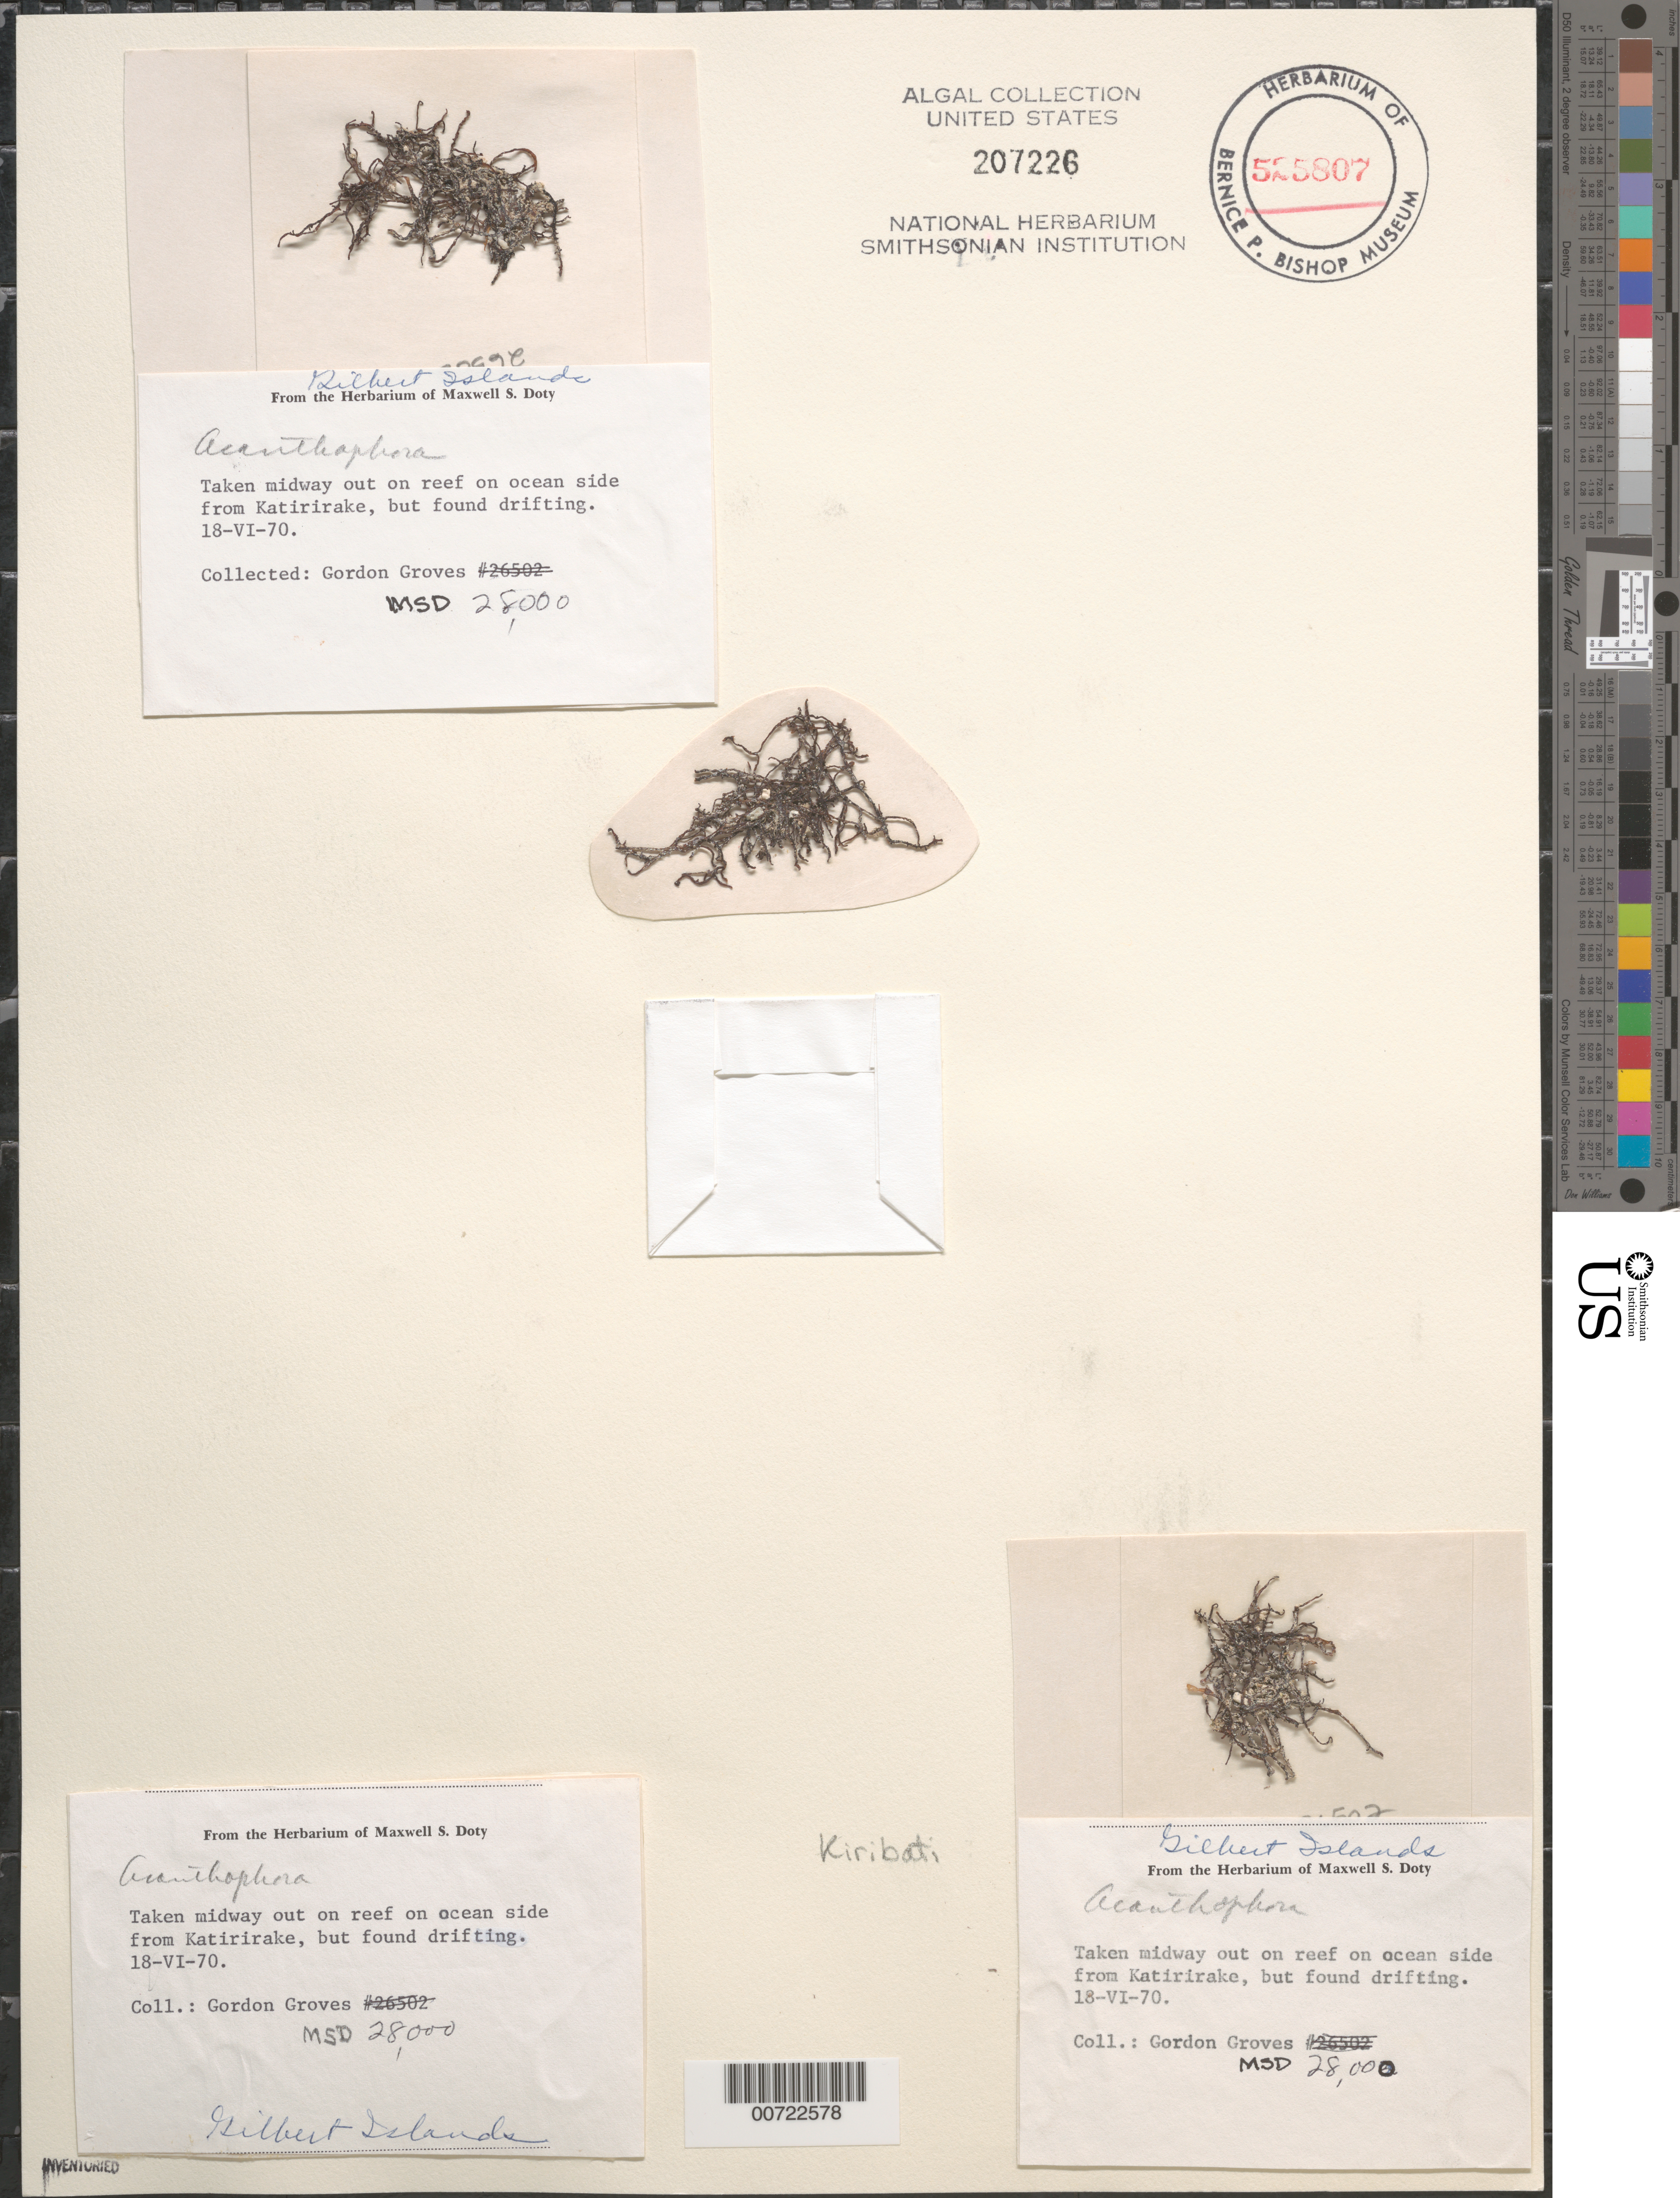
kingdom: Plantae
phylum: Rhodophyta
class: Florideophyceae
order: Ceramiales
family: Rhodomelaceae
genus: Acanthophora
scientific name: Acanthophora sp.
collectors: G. Groves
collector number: MSD 28000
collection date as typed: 18 Jun 1970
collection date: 1970-06-18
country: Kiribati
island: Katirirake Island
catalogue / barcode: US 207226